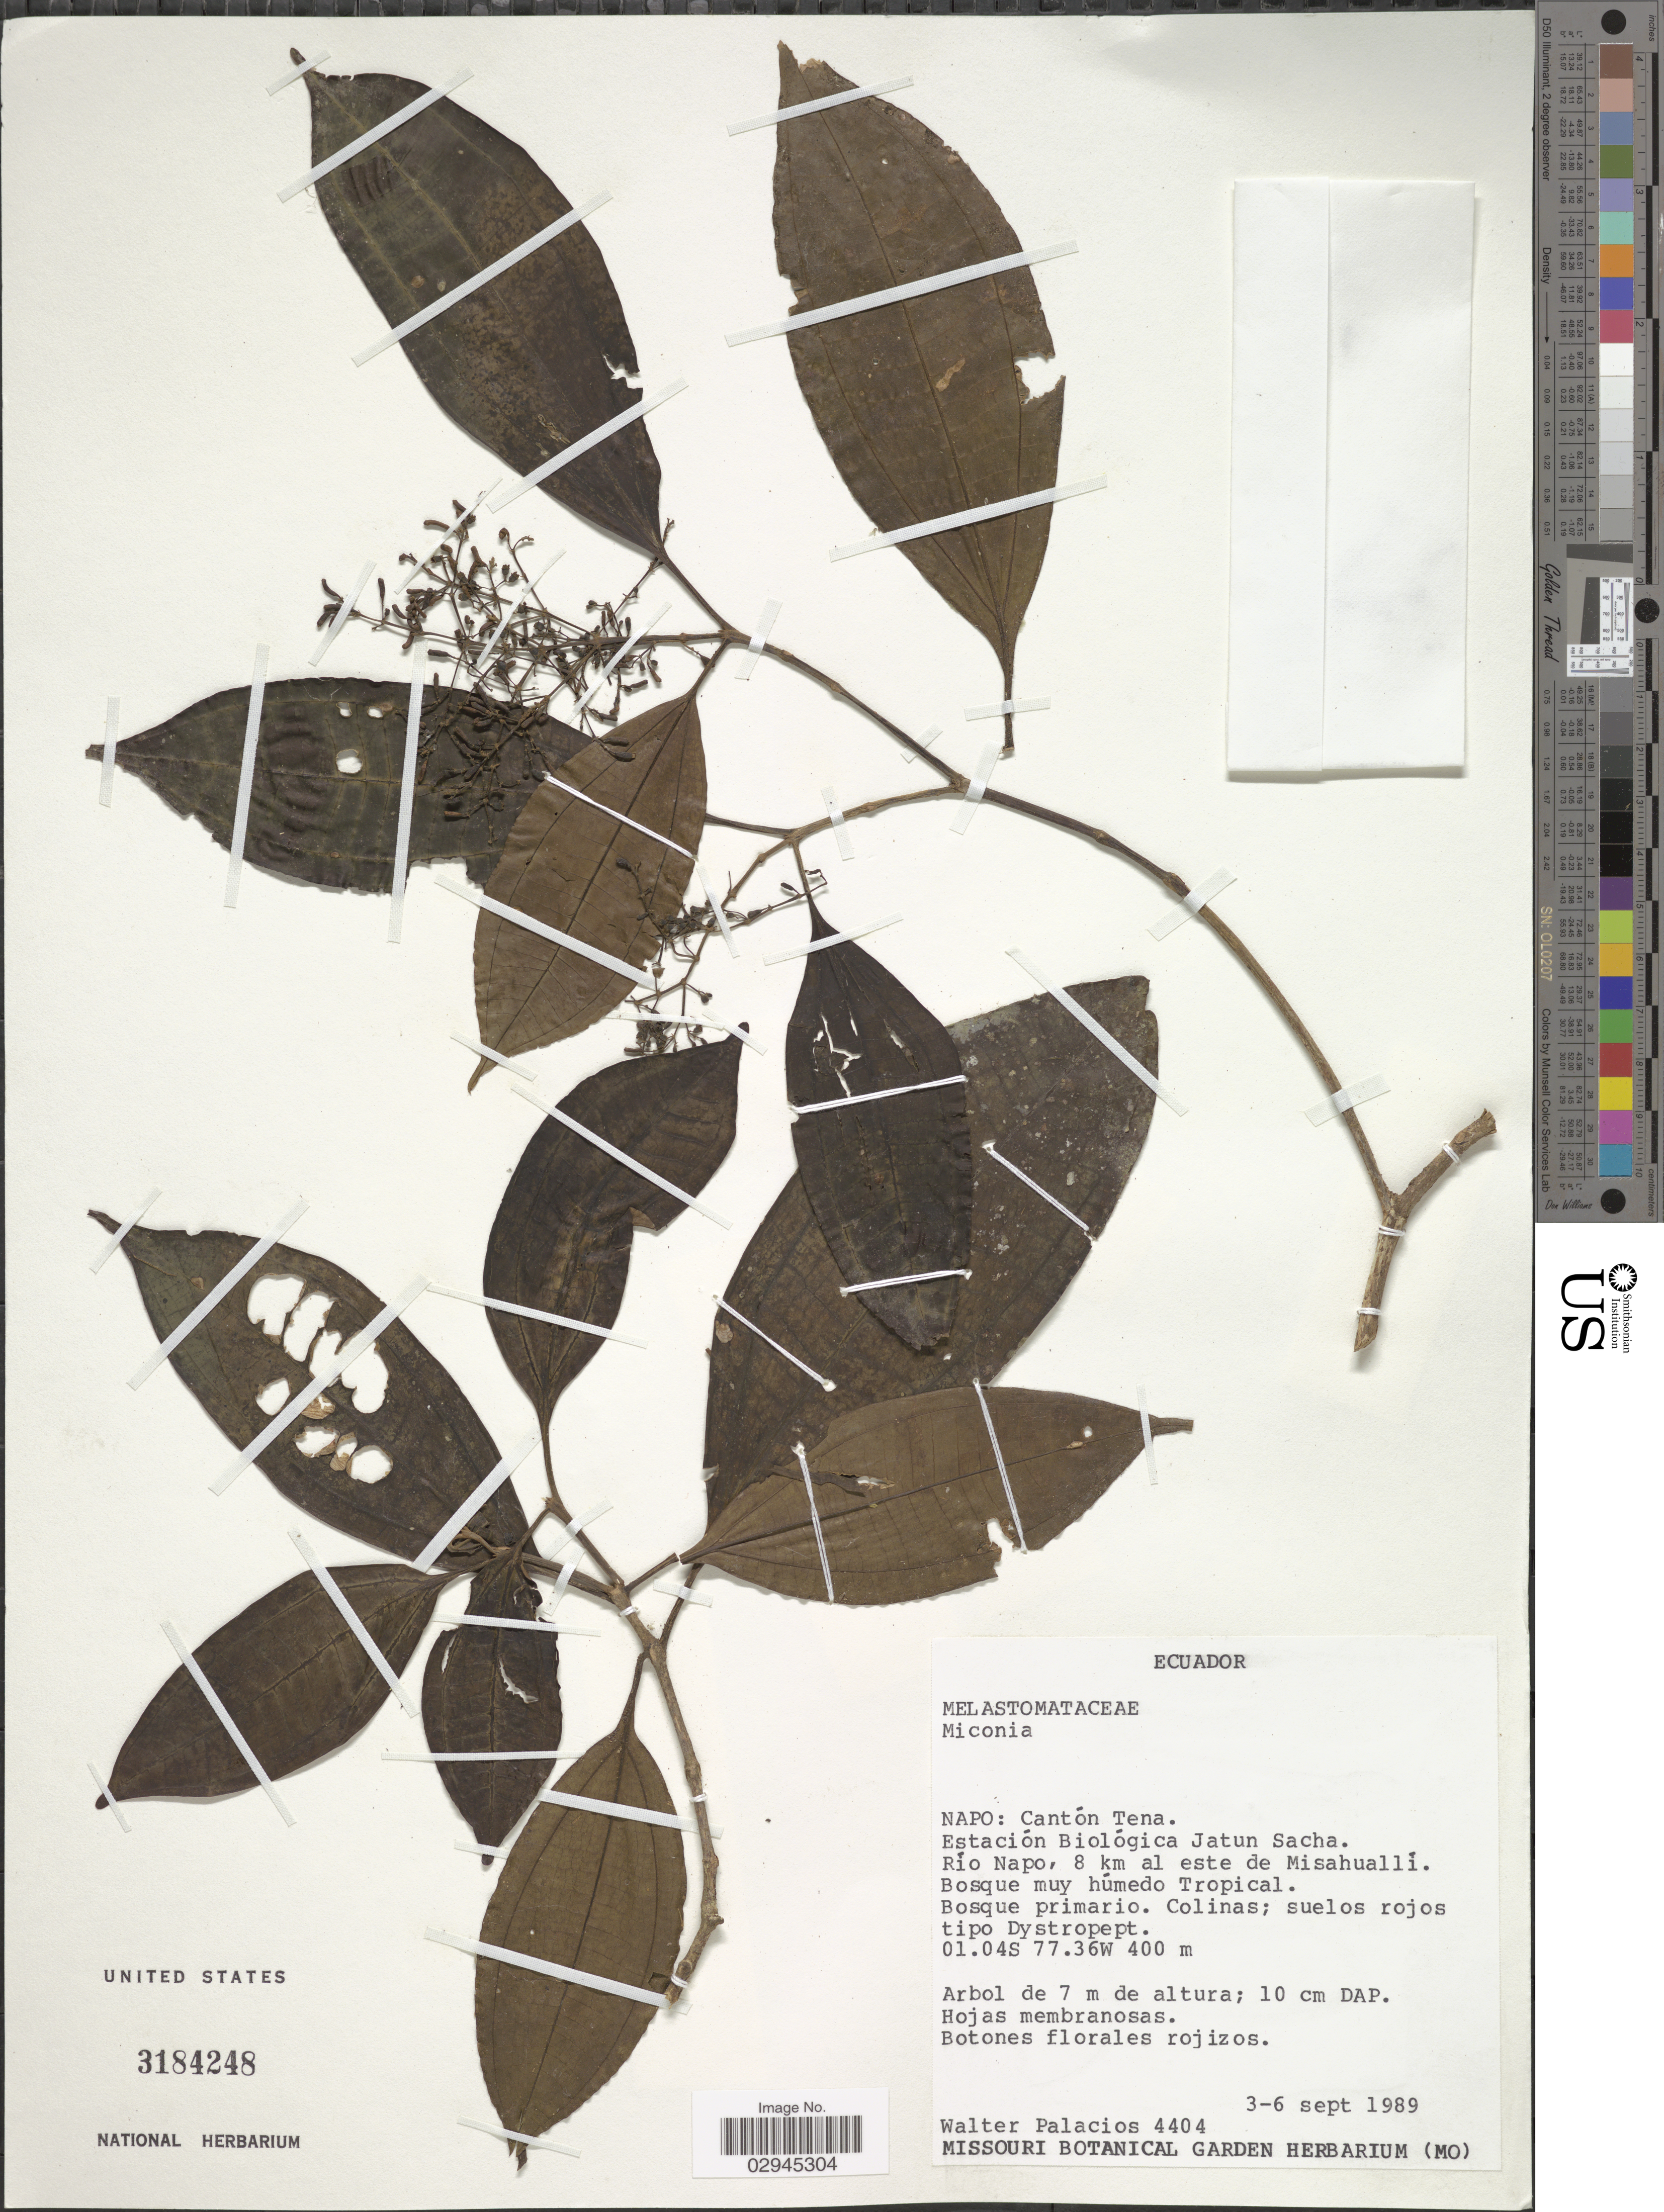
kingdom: Plantae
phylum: Tracheophyta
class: Magnoliopsida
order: Myrtales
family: Melastomataceae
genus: Miconia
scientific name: Miconia sp.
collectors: W. Palacios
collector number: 4404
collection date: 1989-09-03/1989-09-06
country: Ecuador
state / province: Napo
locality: Cantón Tena. Estación Biológica Jatun Sacha. Río Napo, 8 km al este de Misahuallí. Bosque muy húmedo Tropical.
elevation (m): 400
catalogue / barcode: US 3184248